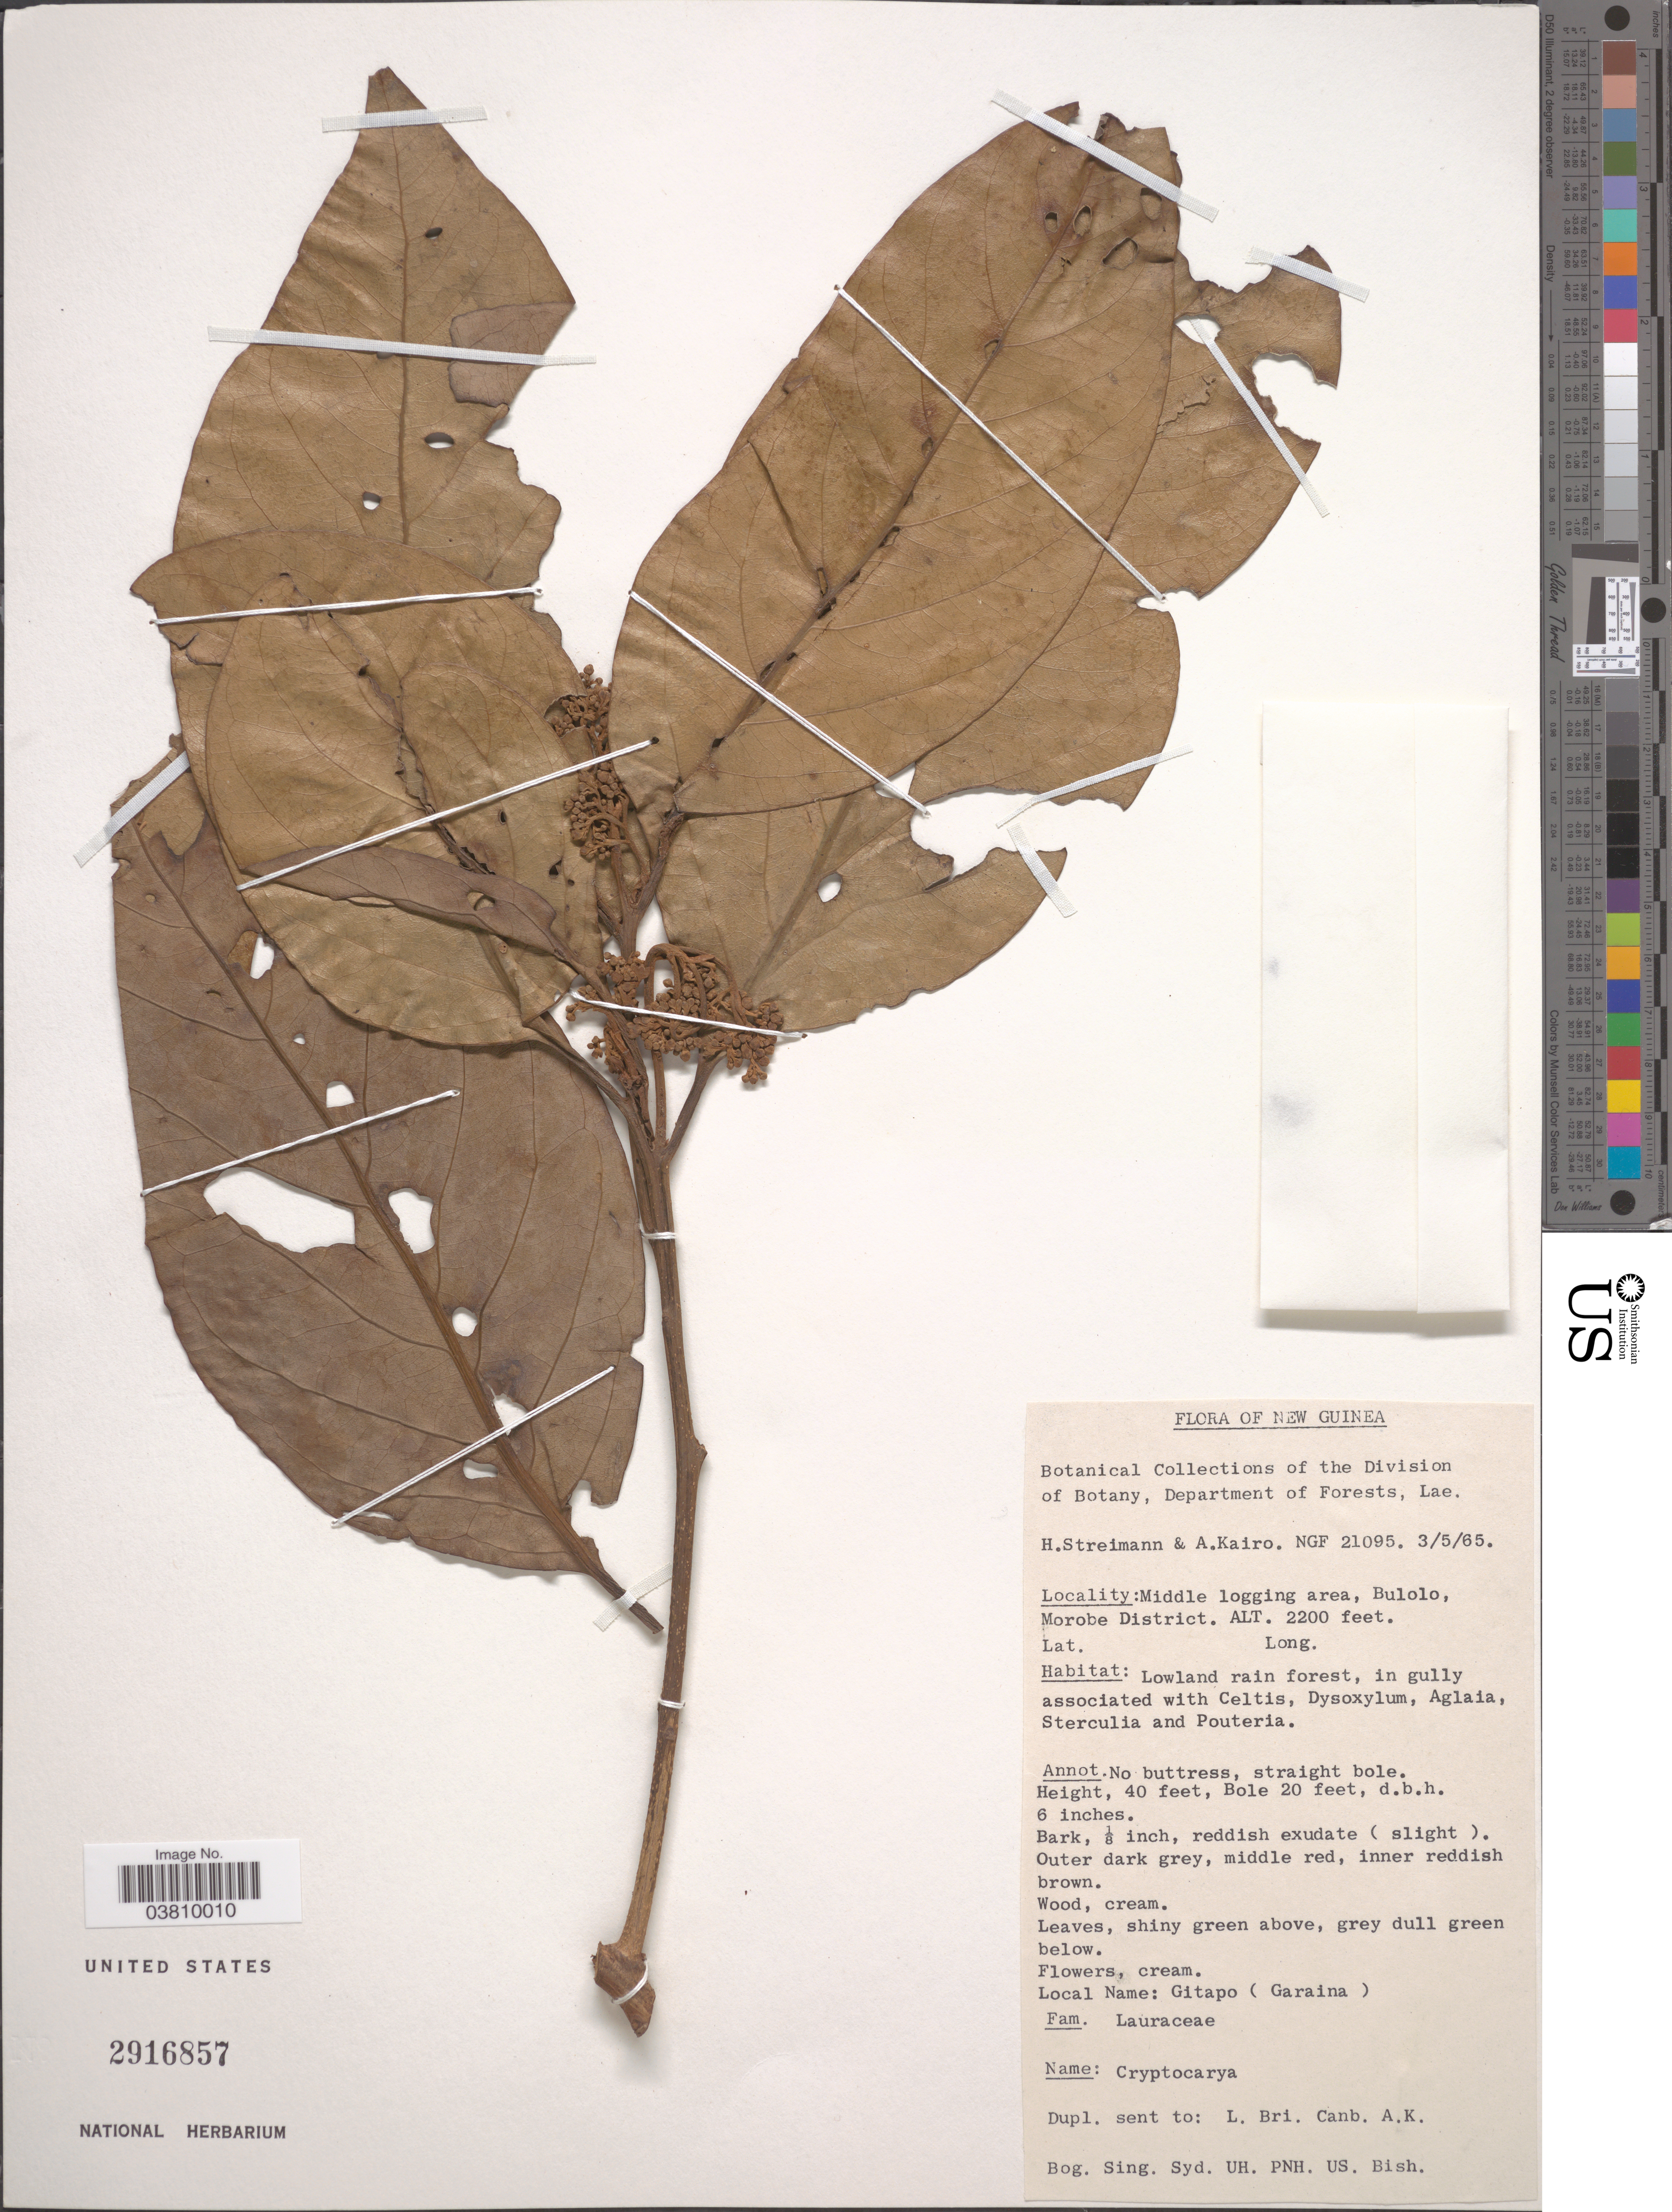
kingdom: Plantae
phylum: Tracheophyta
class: Magnoliopsida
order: Laurales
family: Lauraceae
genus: Cryptocarya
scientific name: Cryptocarya sp.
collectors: H. Streimann & A. Kairo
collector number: NGF21095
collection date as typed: Transcribed d/m/y: 3/5/65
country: Papua New Guinea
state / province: Morobe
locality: New Guinea. Middle logging area, Bulolo, Morobe District.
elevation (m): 671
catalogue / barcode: US 2916857